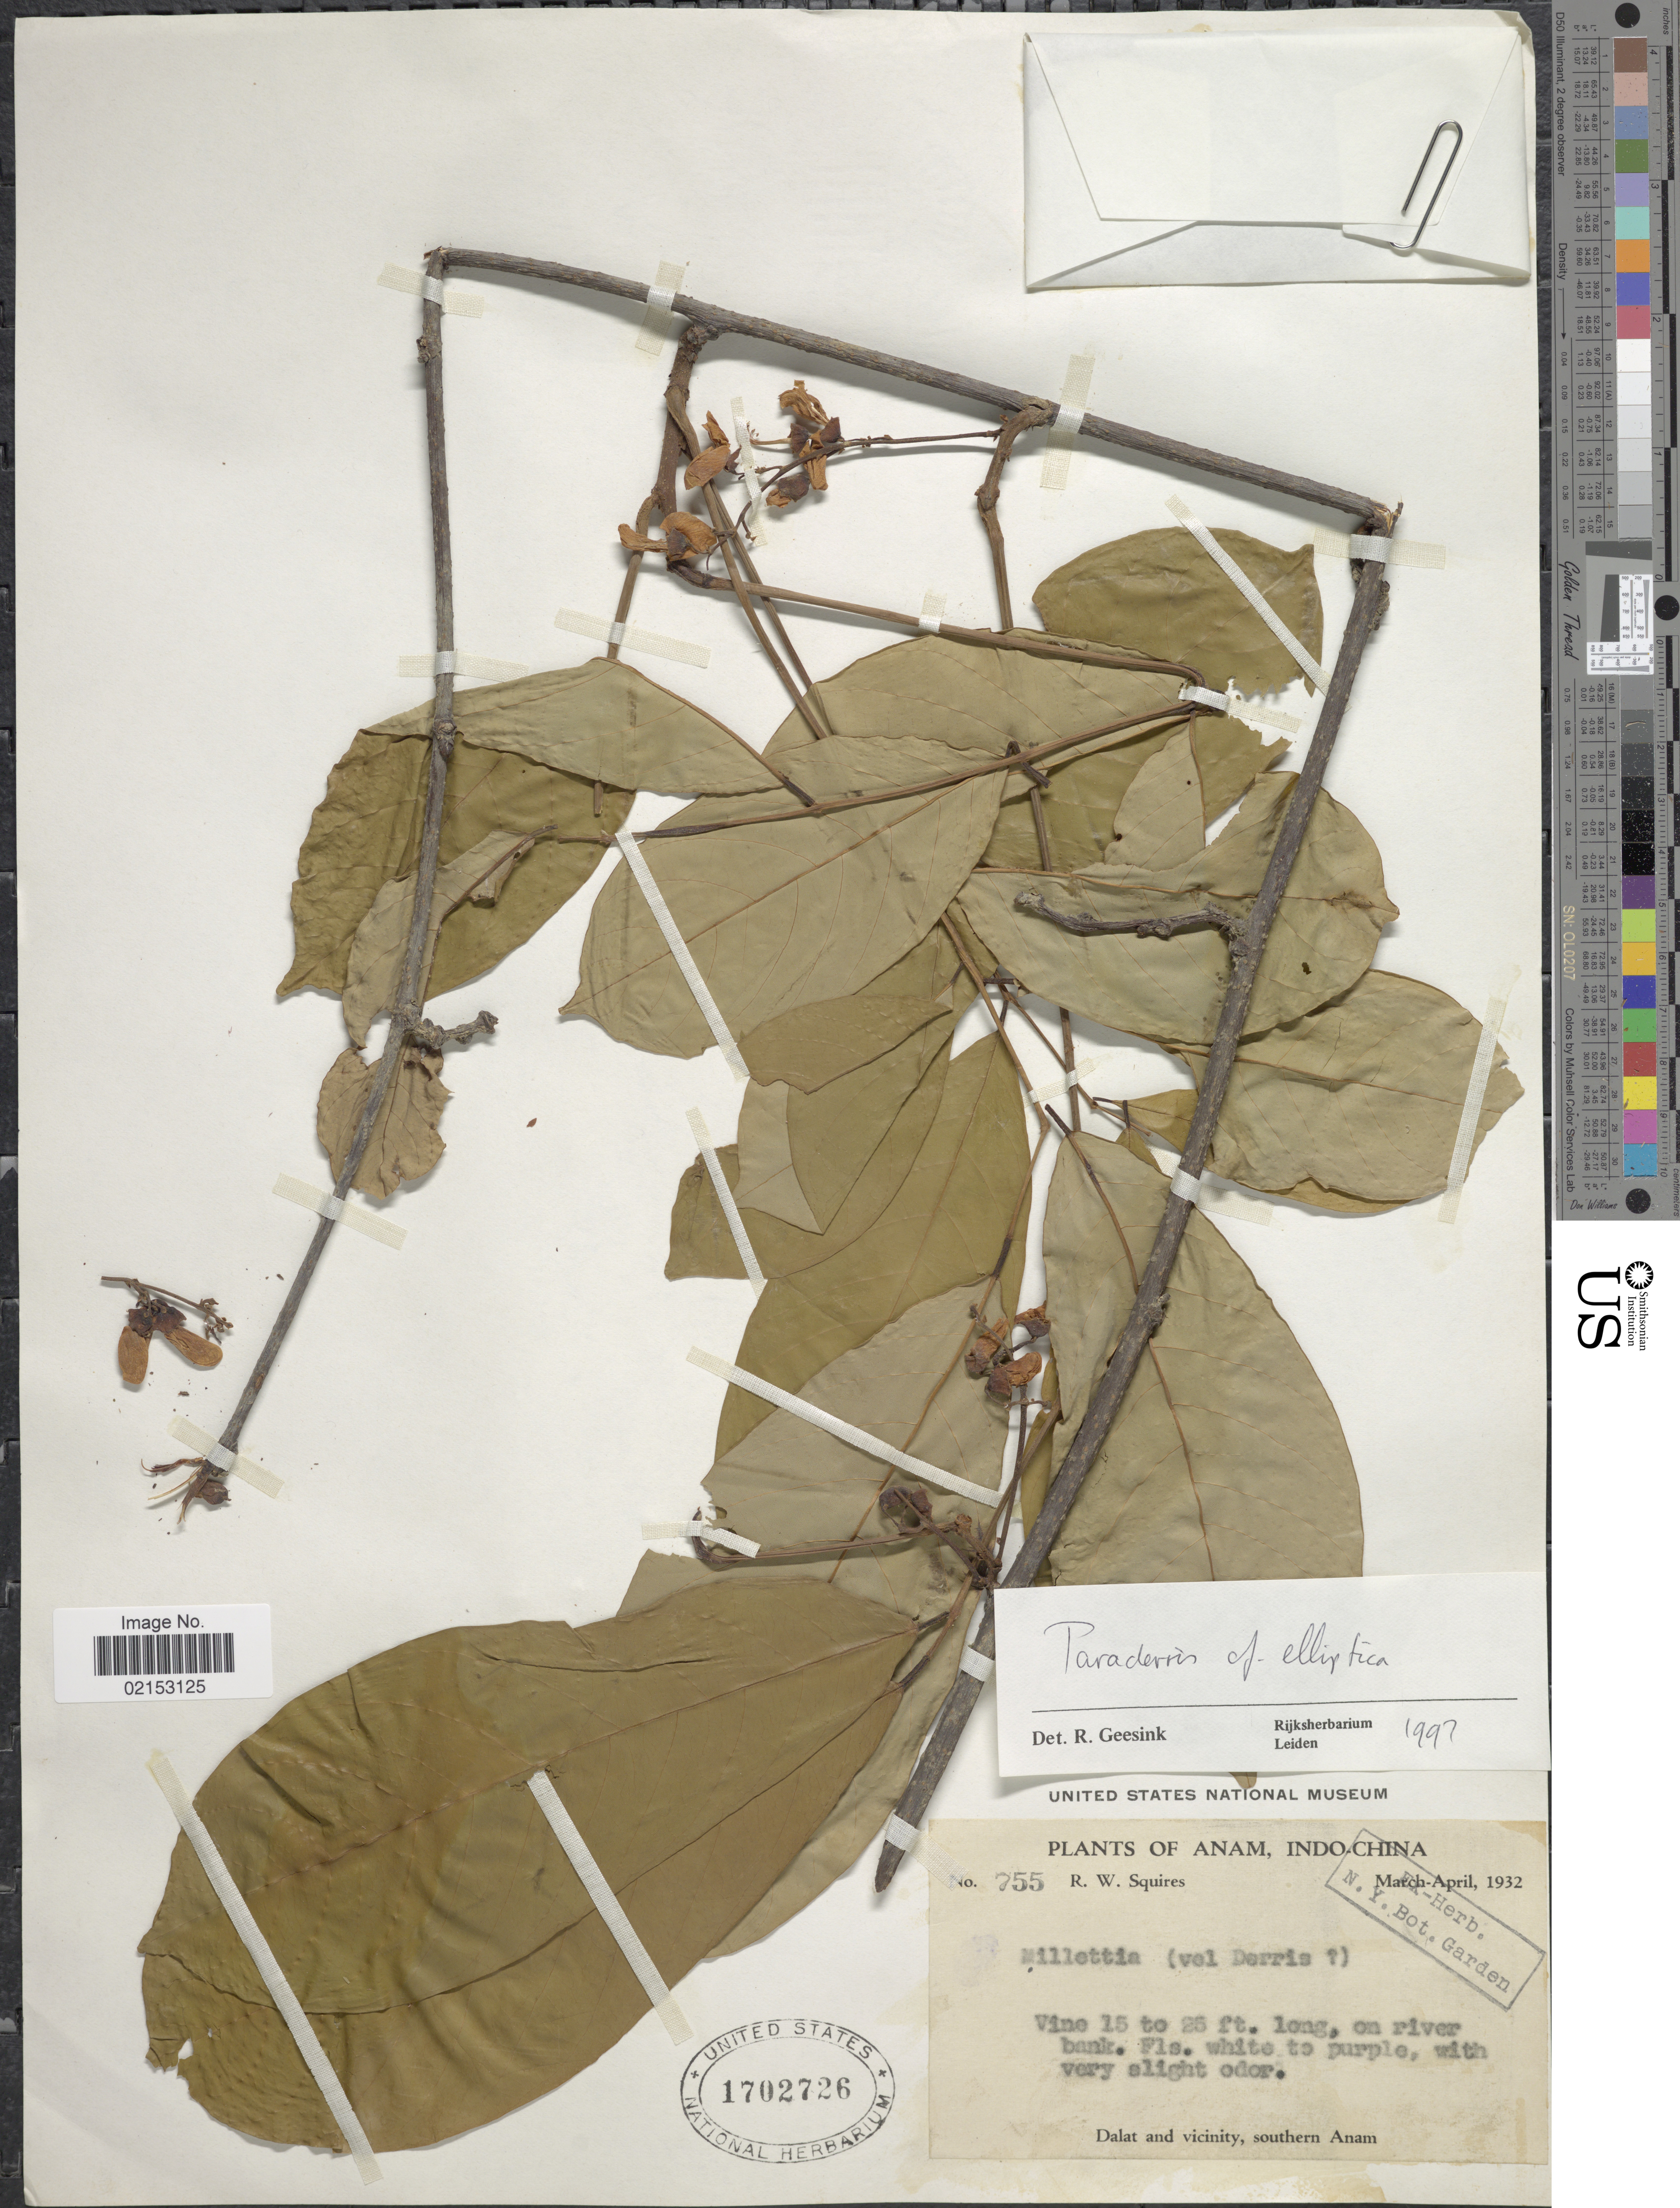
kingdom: Plantae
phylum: Tracheophyta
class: Magnoliopsida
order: Fabales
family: Fabaceae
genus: Derris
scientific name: Derris elliptica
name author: (Wall.) Benth.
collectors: R. Squires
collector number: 755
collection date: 1932-03/1932-04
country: Vietnam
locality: Anam, on river bank, Dalat and vicinity, Southern Anam.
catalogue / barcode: US 1702726